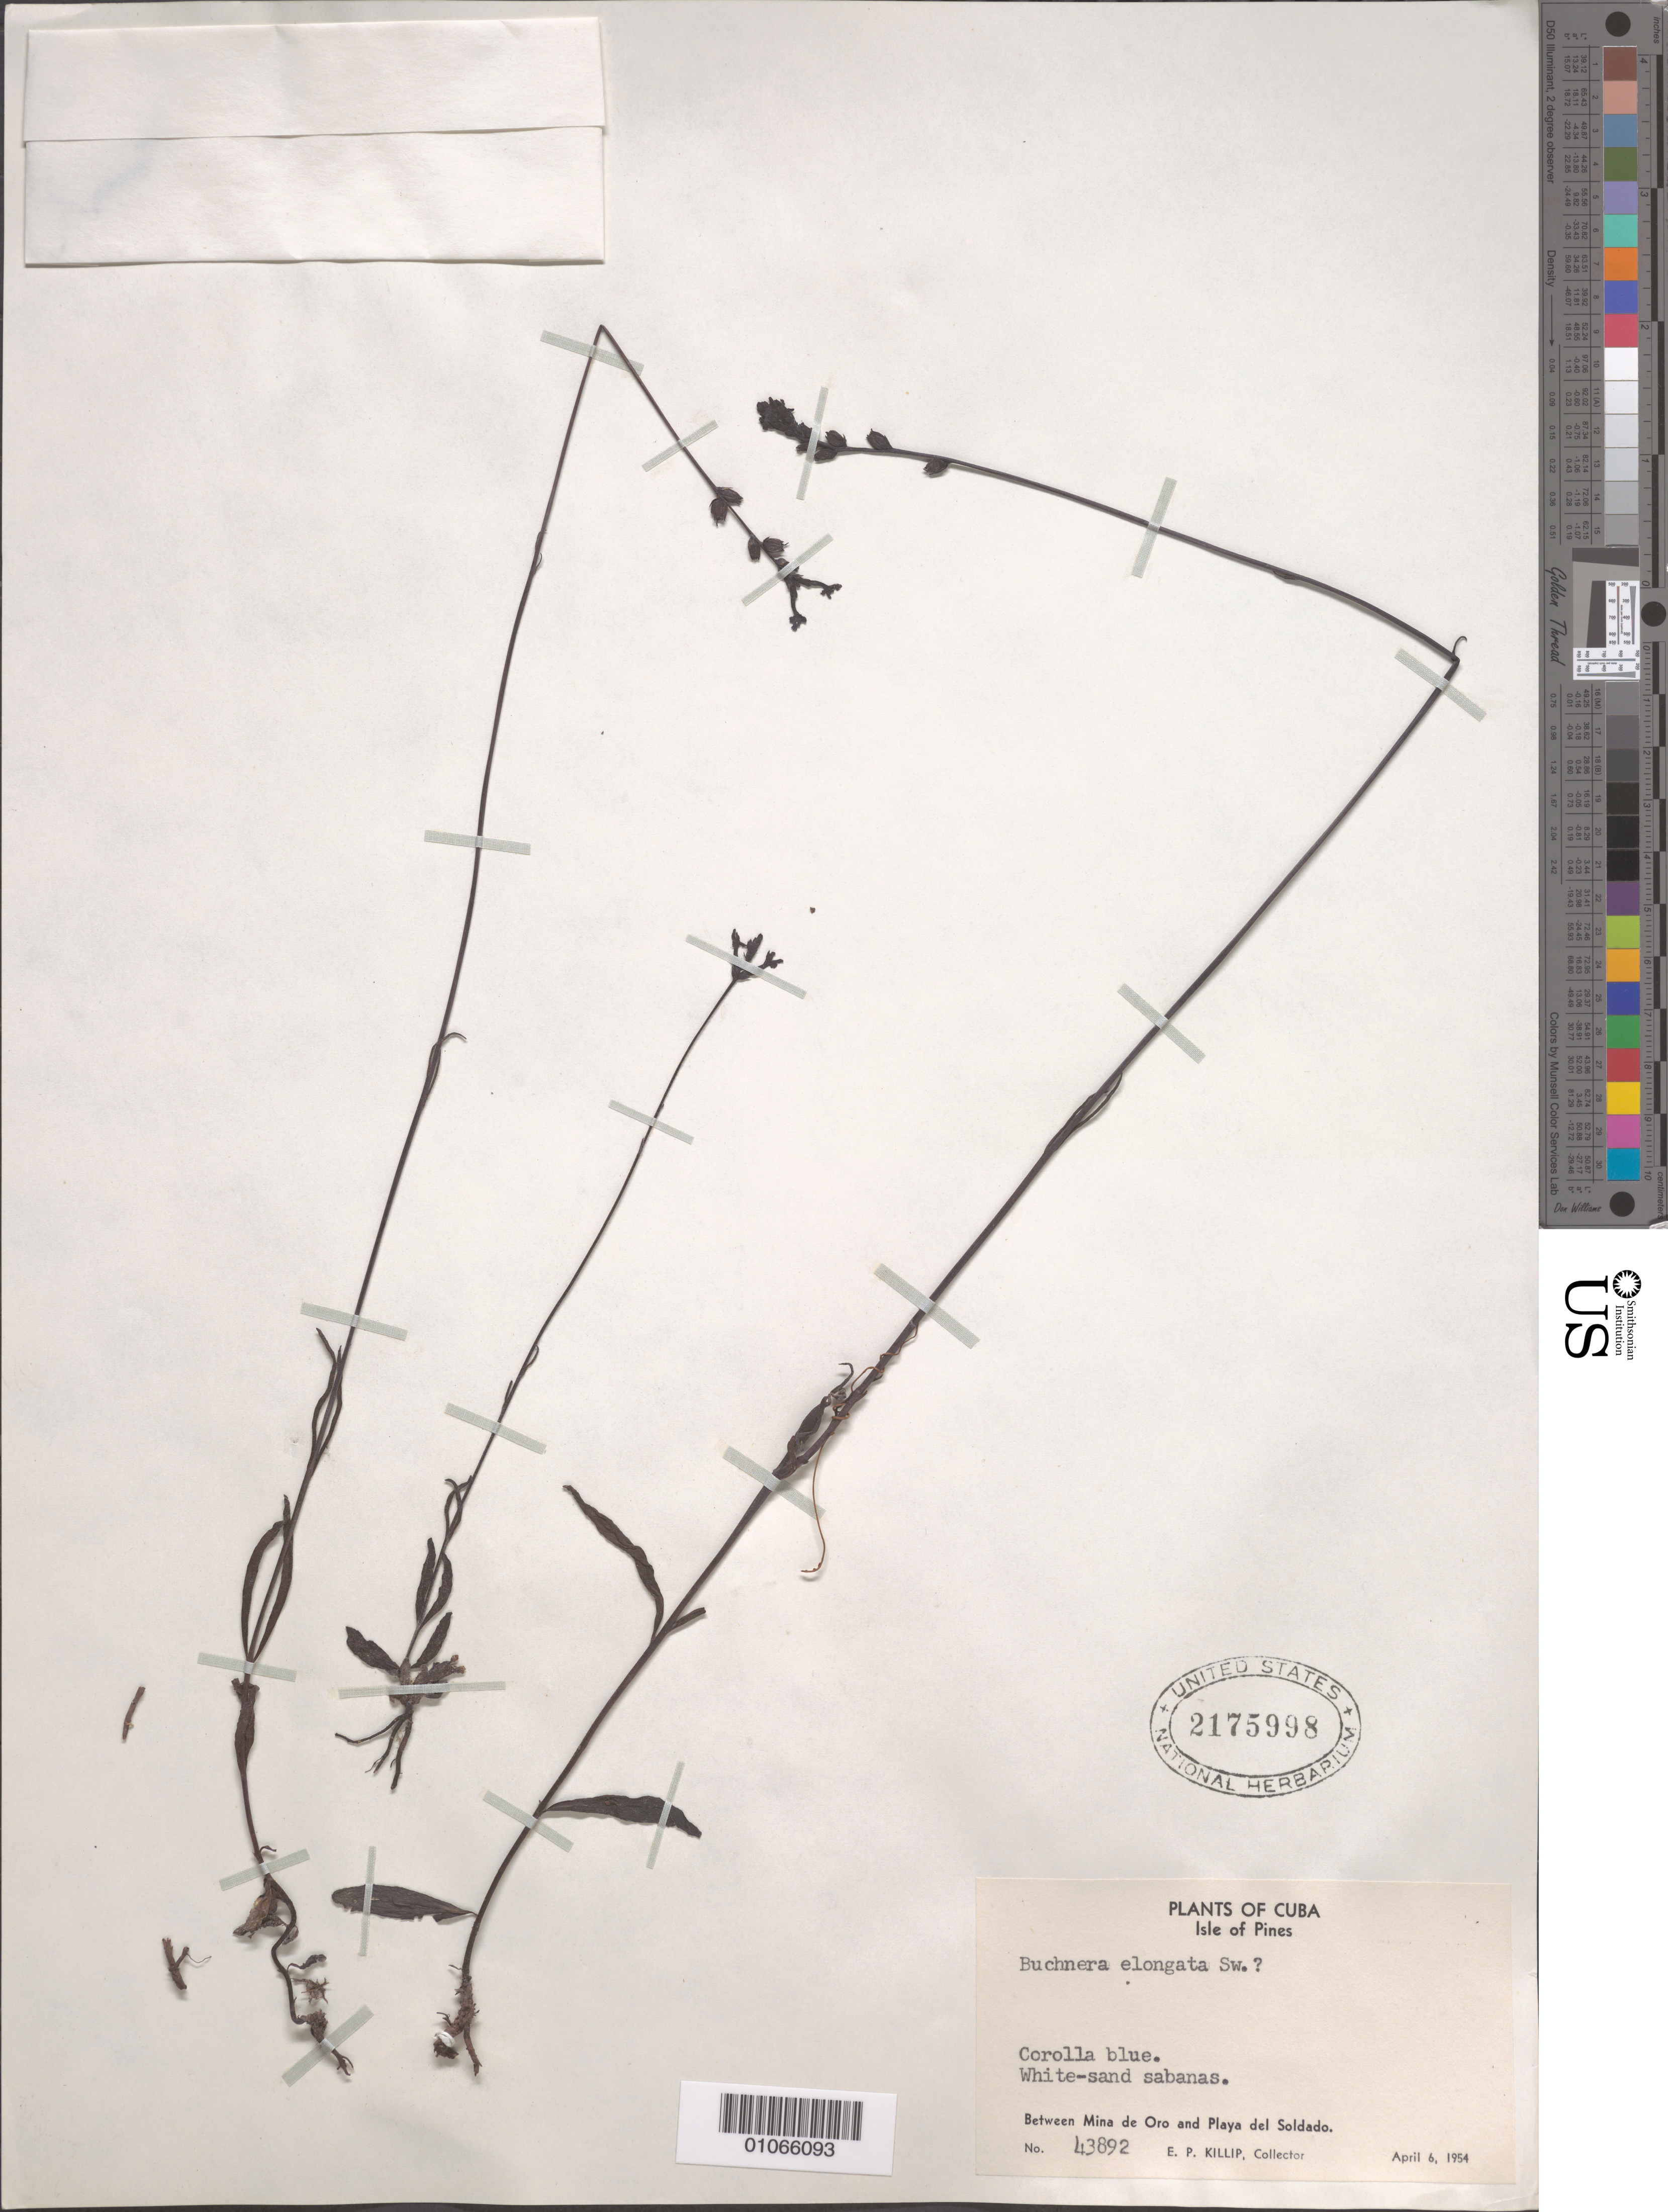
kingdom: Plantae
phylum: Tracheophyta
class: Magnoliopsida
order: Lamiales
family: Orobanchaceae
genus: Buchnera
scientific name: Buchnera elongata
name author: Sw.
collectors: E. P. Killip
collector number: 43892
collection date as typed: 06 Apr 1954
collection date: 1954-04-06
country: Cuba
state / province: Isla de La Juventud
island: Isla de la Juventud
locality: Isle of Pines, between Mina de Oro and Playa del Soldado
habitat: white-sand savannas.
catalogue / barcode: US 2175998